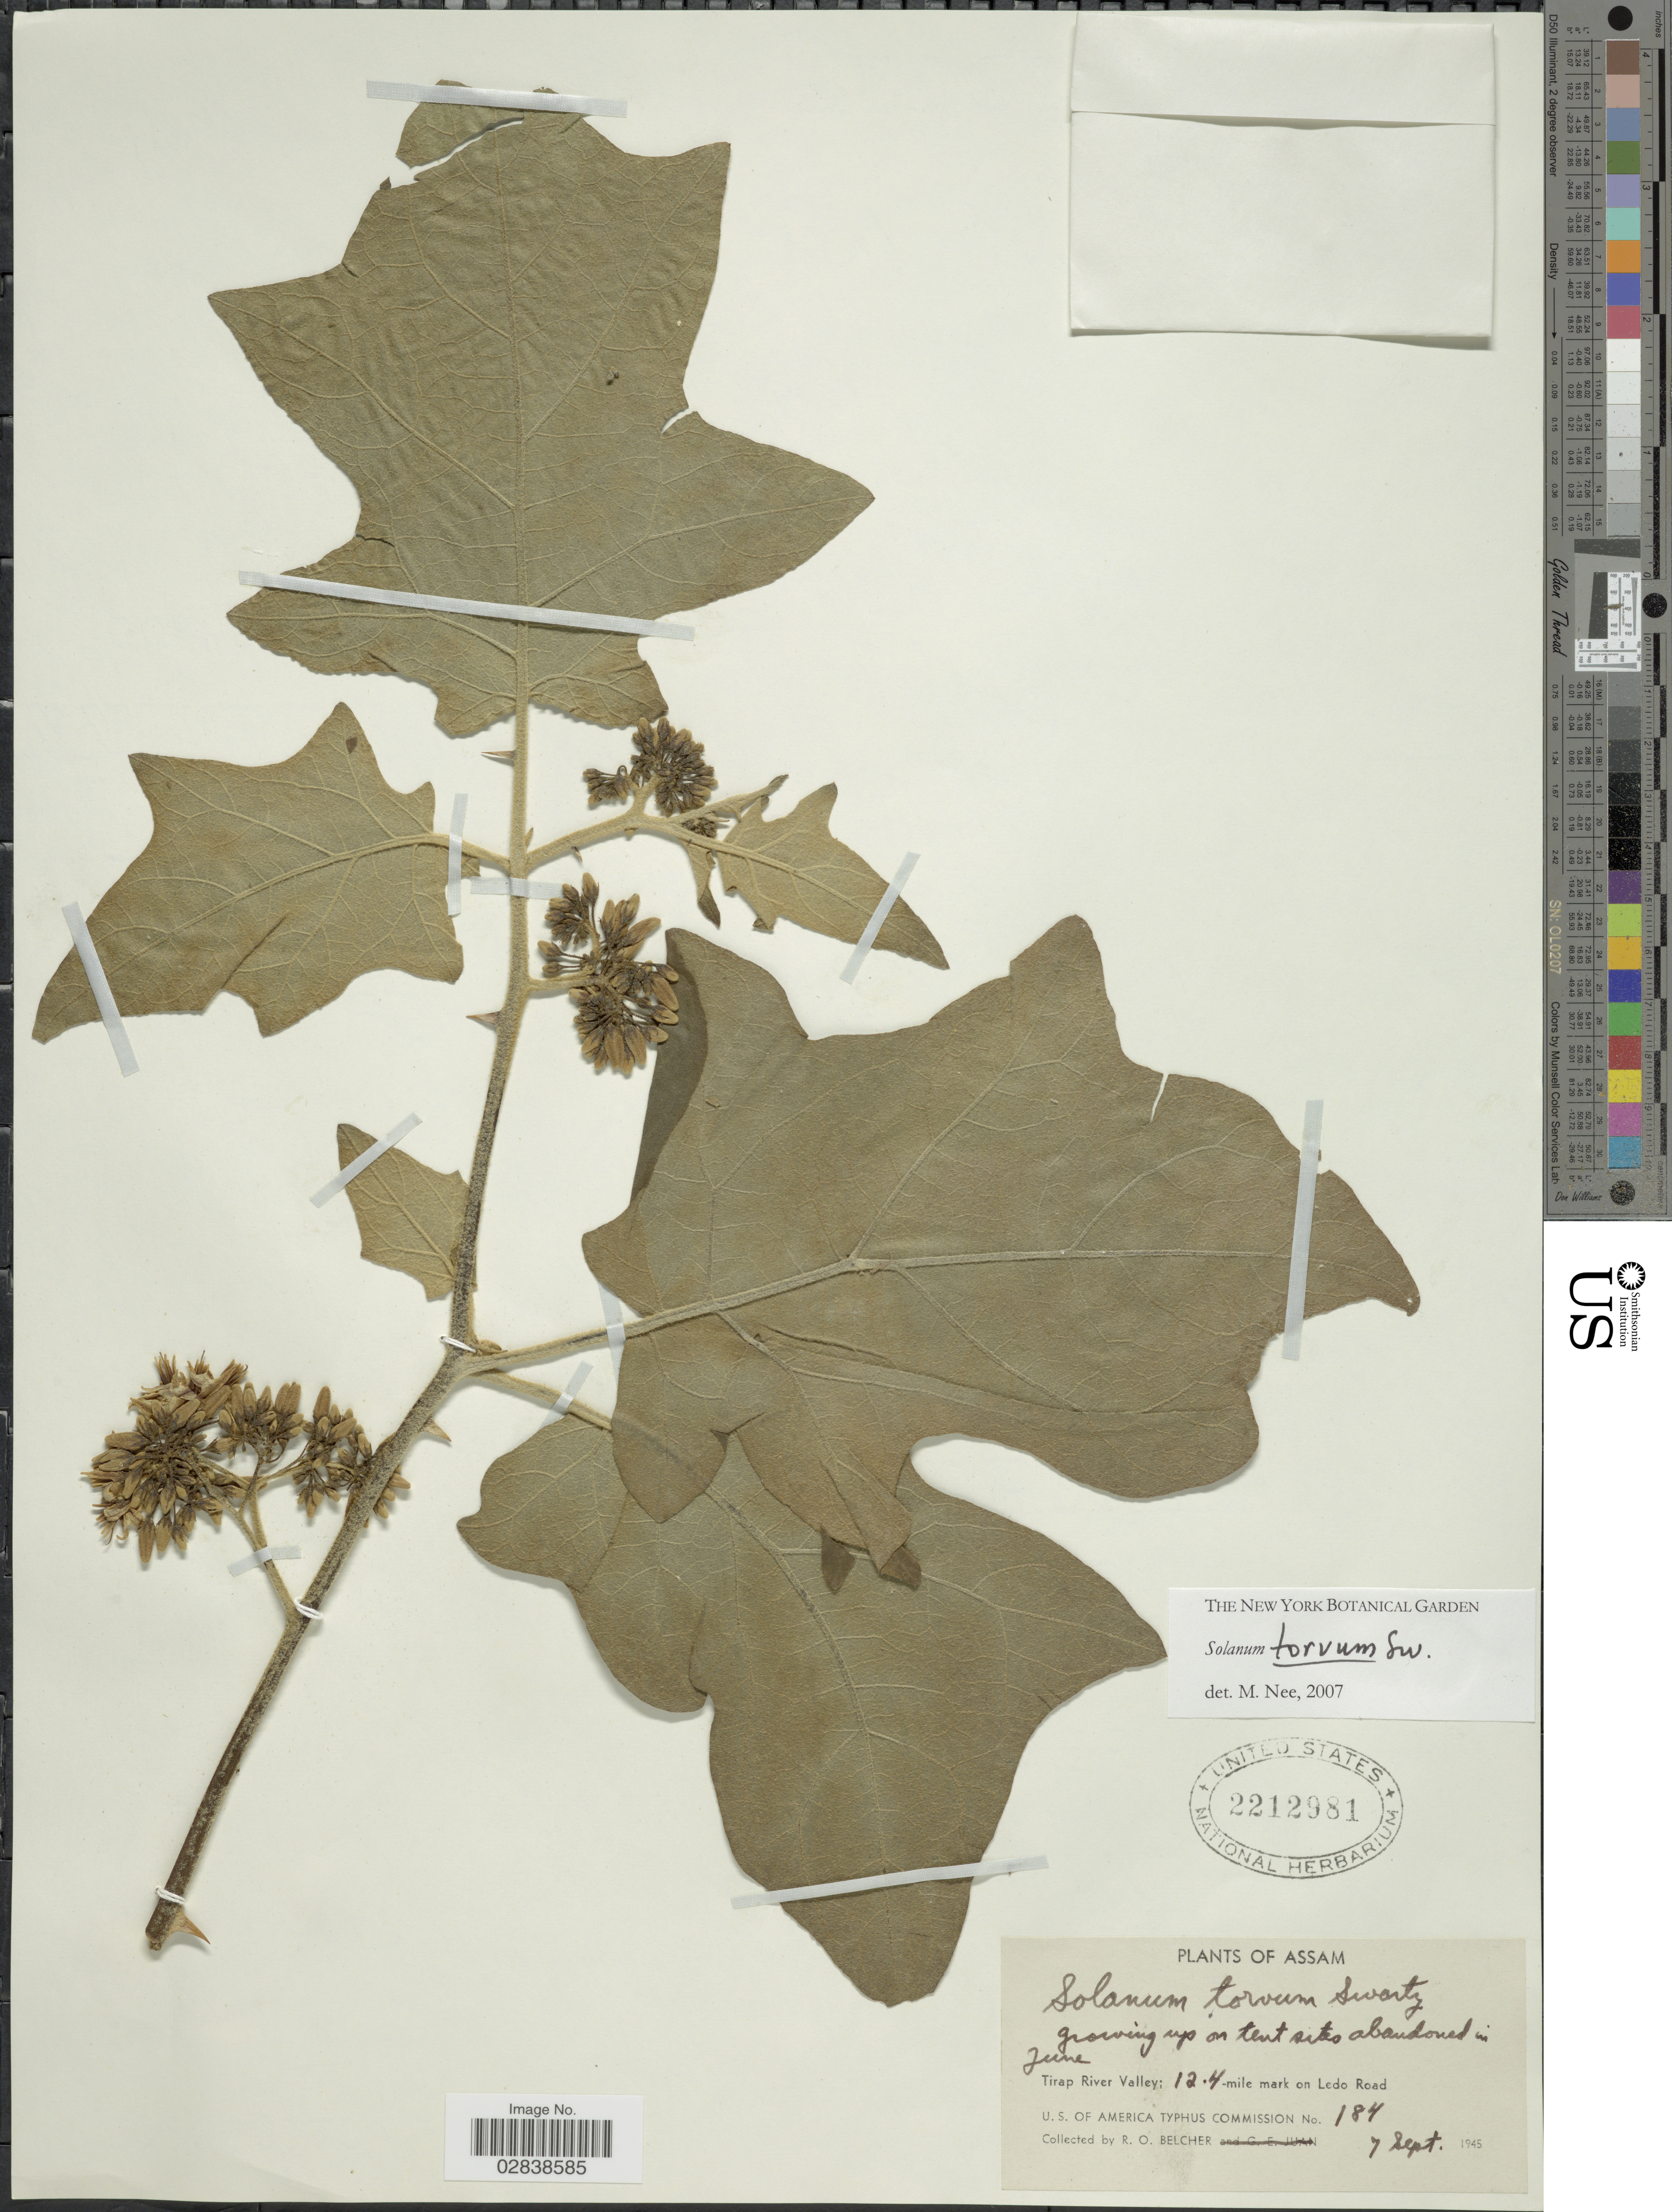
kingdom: Plantae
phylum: Tracheophyta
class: Magnoliopsida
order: Solanales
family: Solanaceae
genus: Solanum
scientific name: Solanum torvum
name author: Sw.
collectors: R. Belcher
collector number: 184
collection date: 1945-09-07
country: India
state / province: Assam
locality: Tirap River Valley; 12.4 -mile mark on Ledo Road.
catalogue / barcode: US 2212981